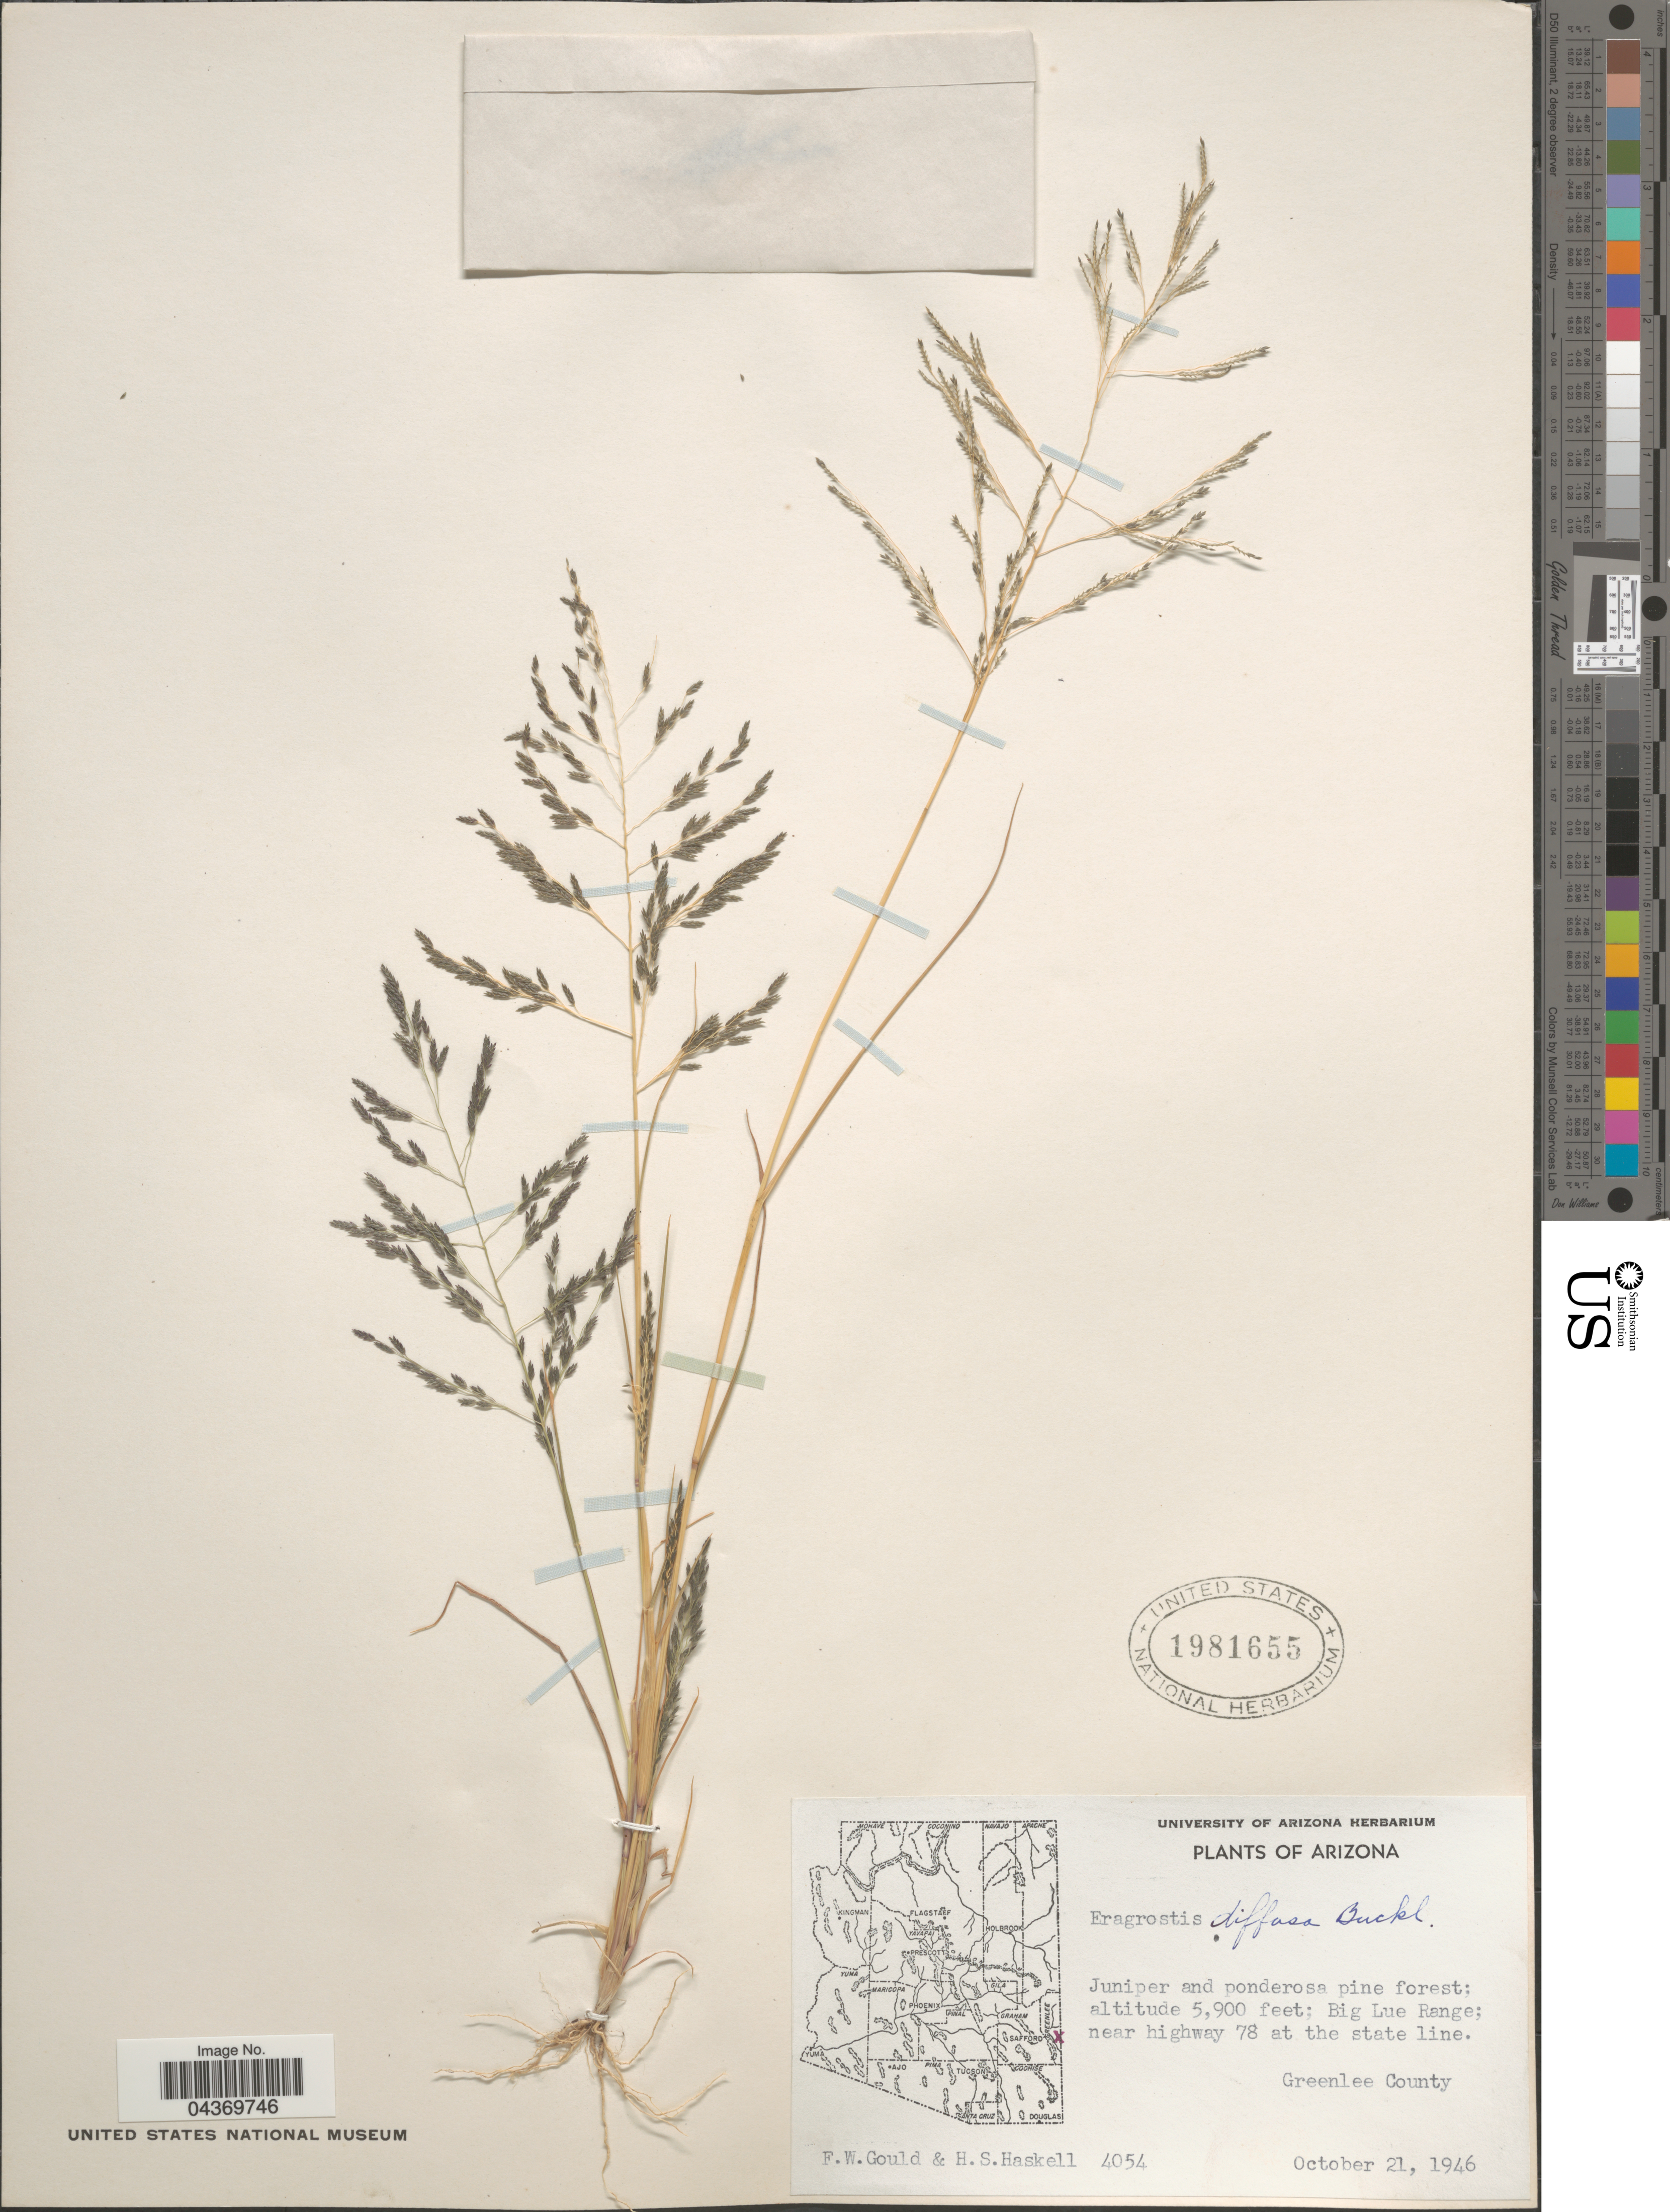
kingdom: Plantae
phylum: Tracheophyta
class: Liliopsida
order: Poales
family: Poaceae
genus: Eragrostis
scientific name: Eragrostis pectinacea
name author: (Michx.) Nees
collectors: F. W. Gould & H. Haskell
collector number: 4054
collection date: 1946-10-21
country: United States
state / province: Arizona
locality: Juniper and ponderosa pine forest; Big Lue Range; near highway 78 at the state line. Greenlee County.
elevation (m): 1798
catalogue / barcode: US 1981655